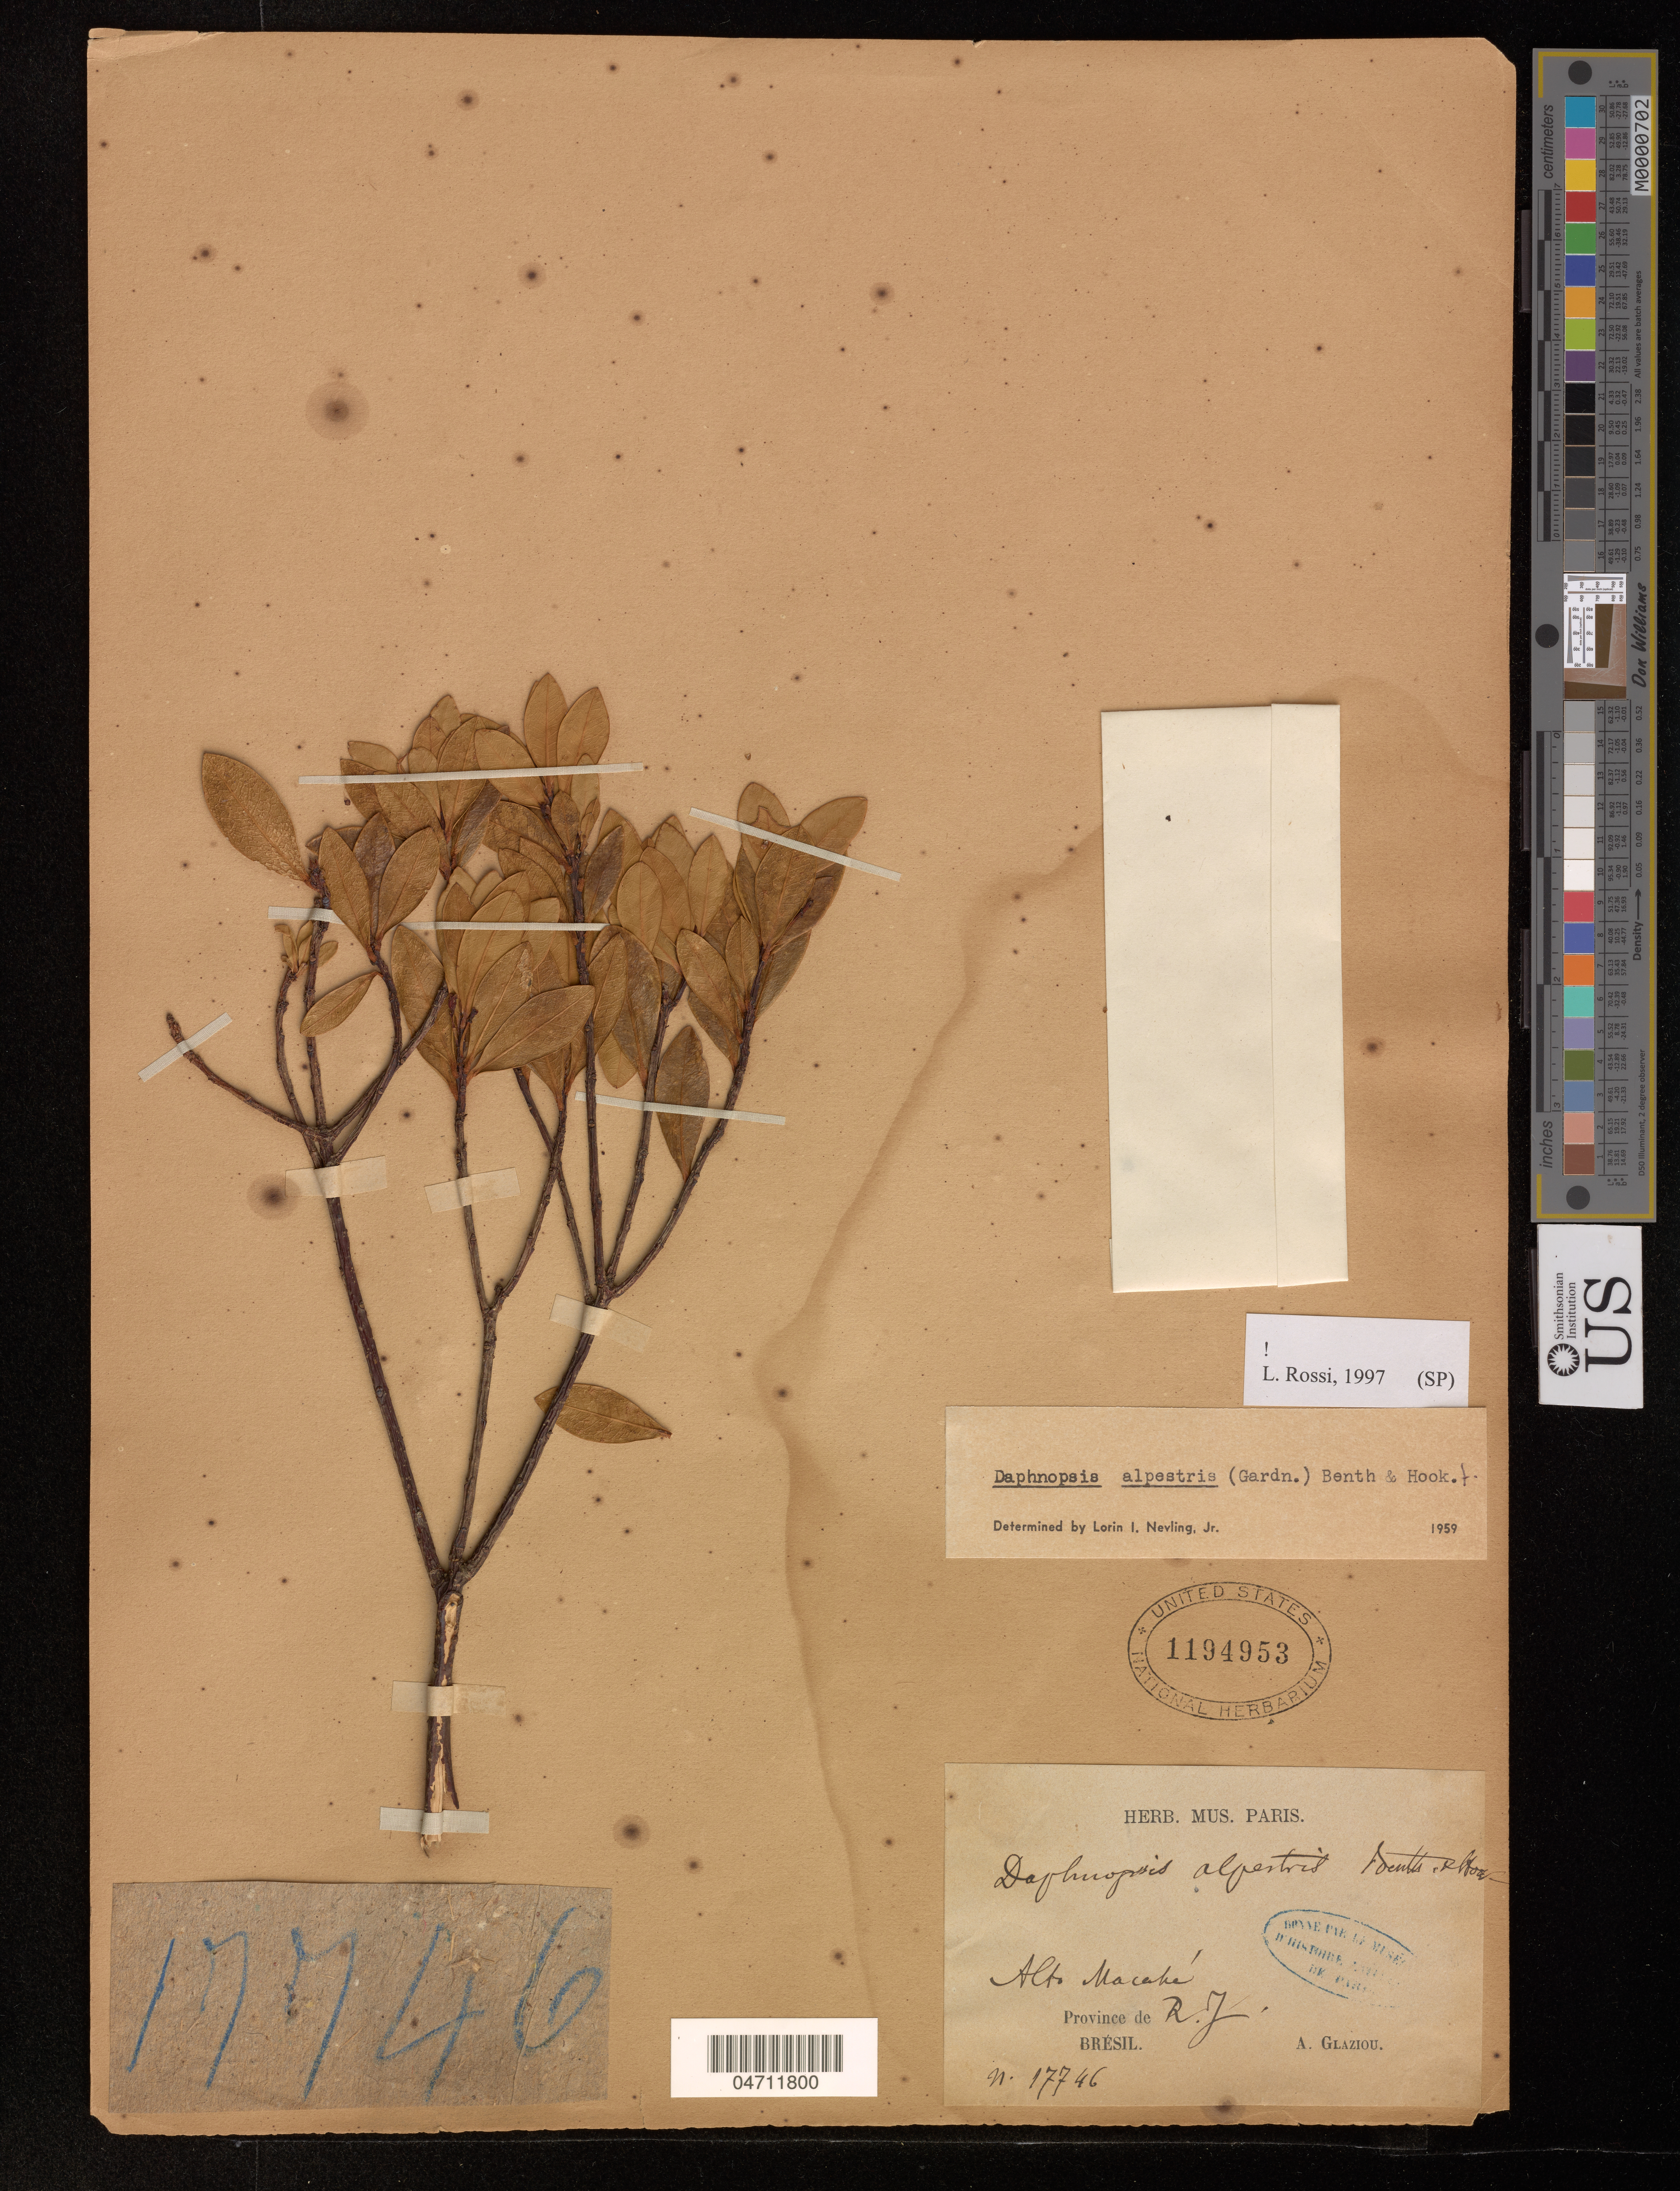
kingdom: Plantae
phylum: Tracheophyta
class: Magnoliopsida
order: Malvales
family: Thymelaeaceae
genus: Daphnopsis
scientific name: Daphnopsis alpestris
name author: (Gardn.) Benth. & Hook.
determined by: Rossi, L.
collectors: A. F. M. Glaziou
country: Brazil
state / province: Rio de Janeiro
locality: Alto Macahe.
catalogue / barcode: US 1194953